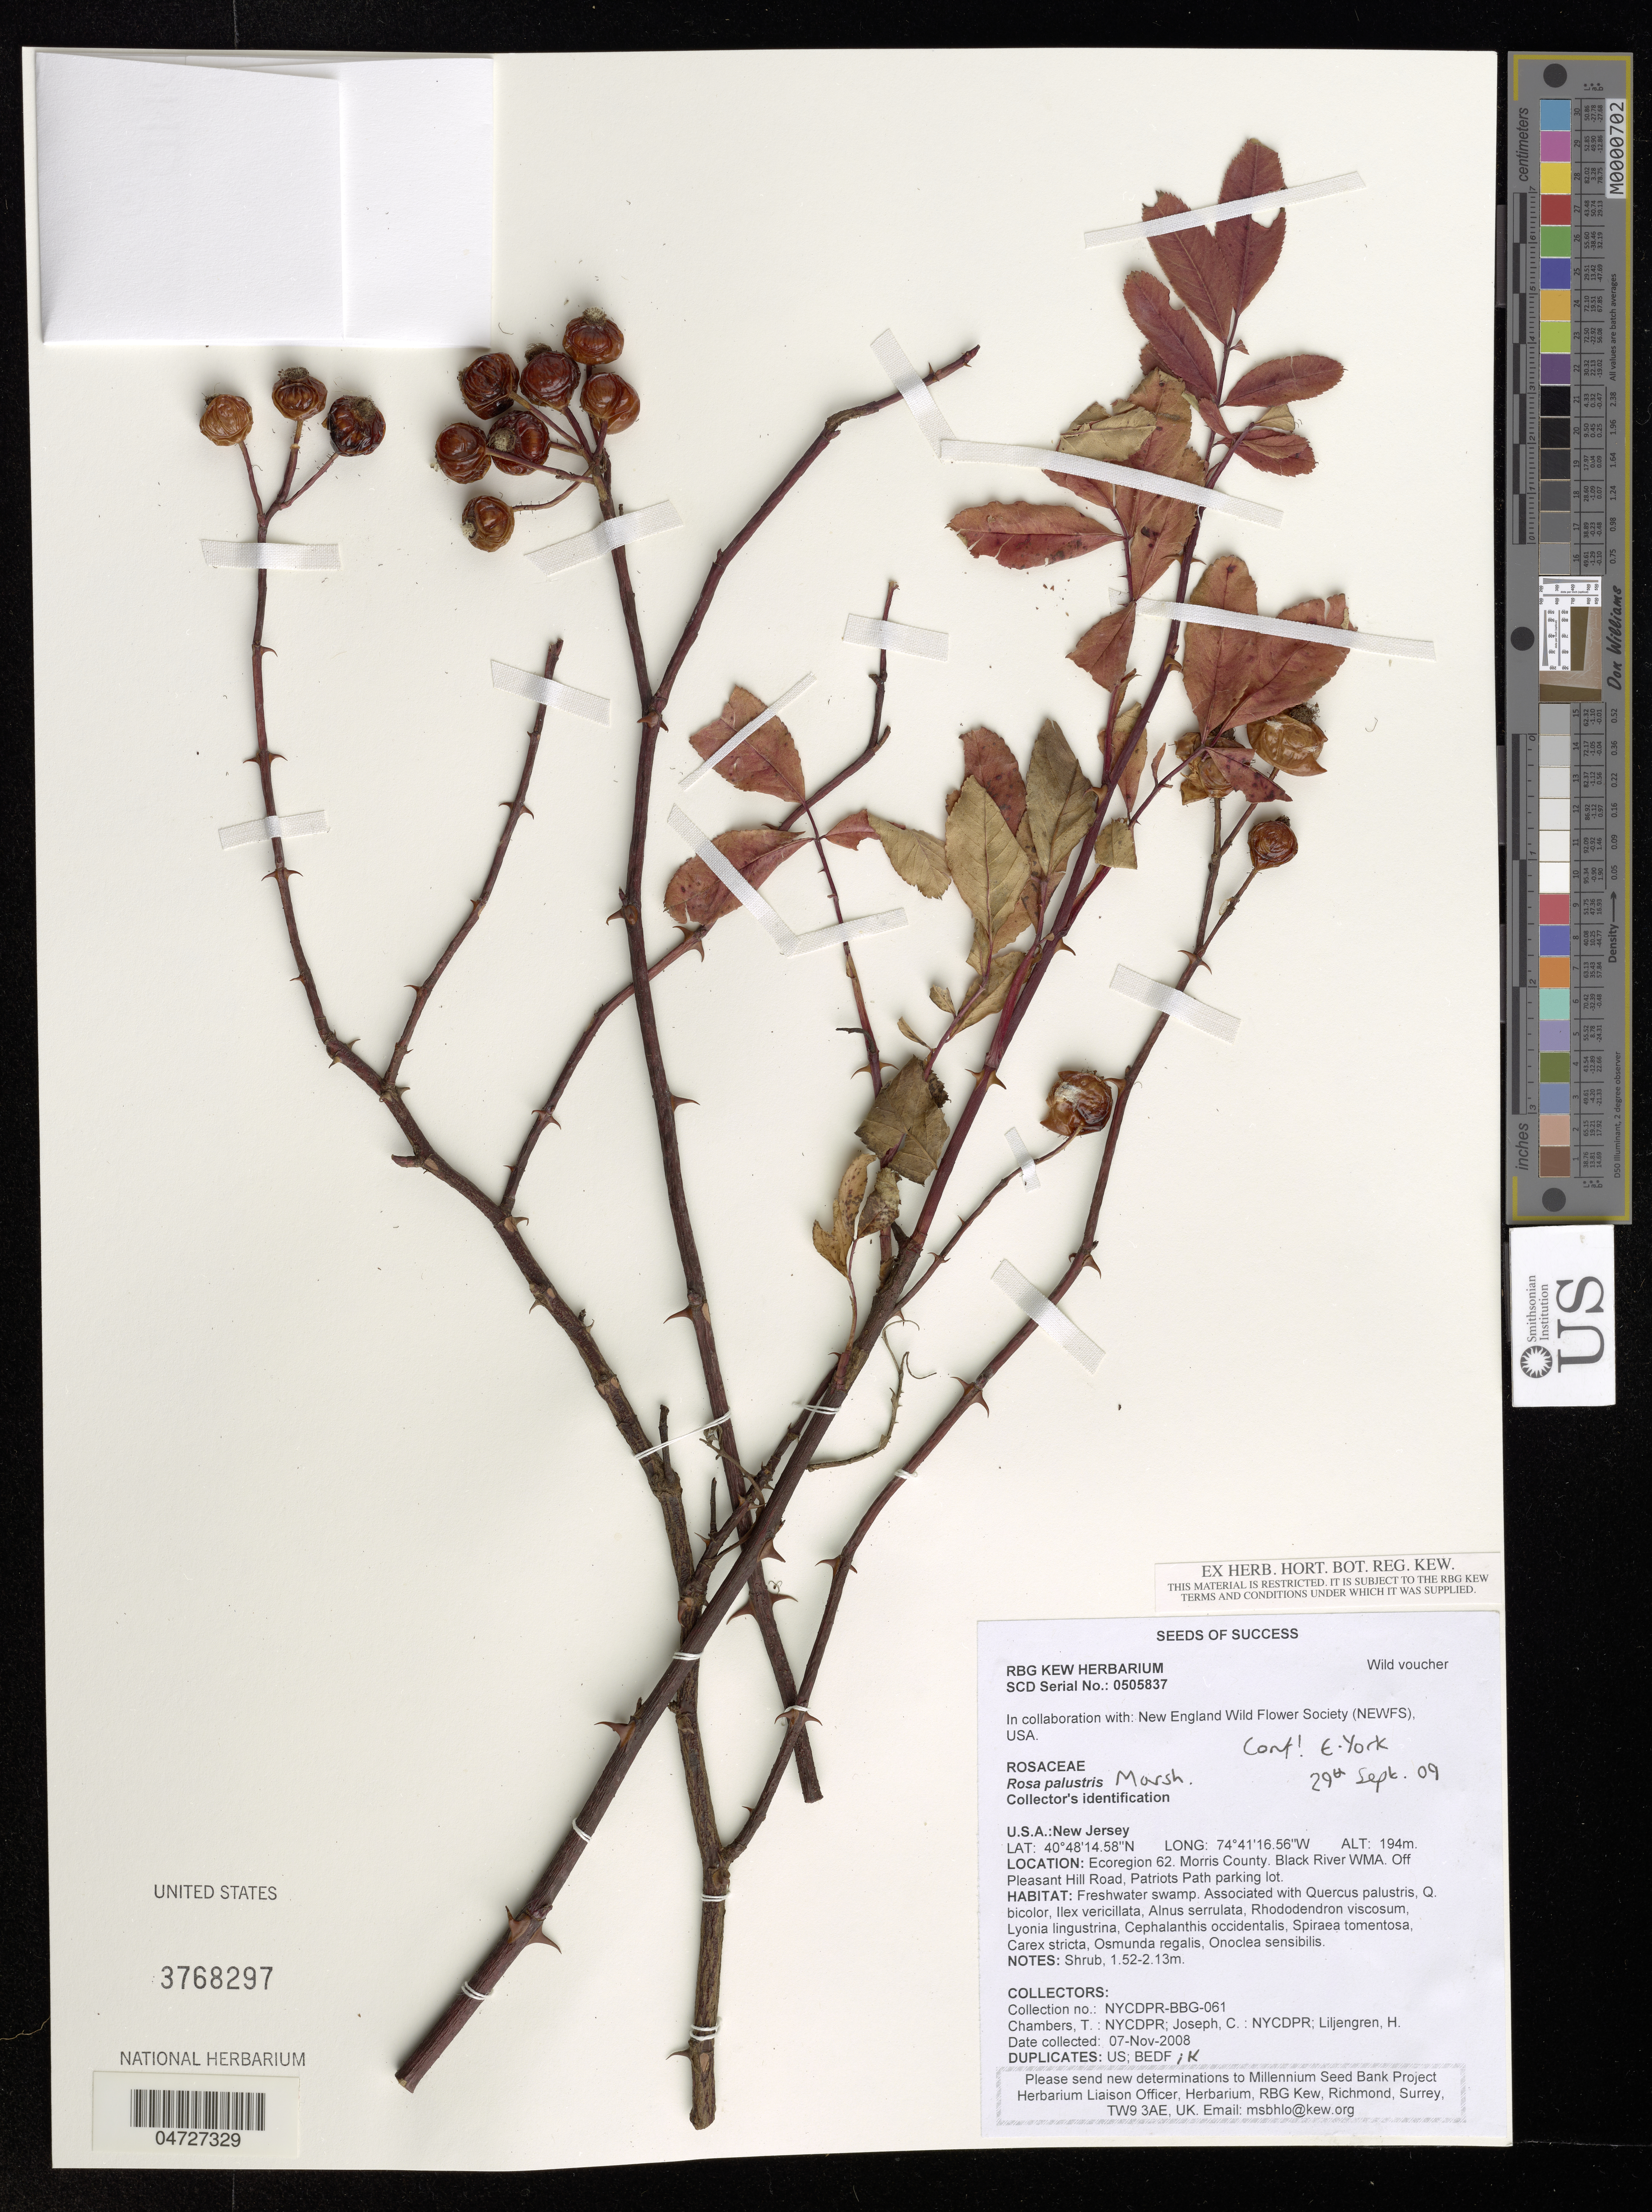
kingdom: Plantae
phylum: Tracheophyta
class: Magnoliopsida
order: Rosales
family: Rosaceae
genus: Rosa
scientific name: Rosa palustris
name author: Marshall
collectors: T. Chambers, C. Joseph & H. Liljengren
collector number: NYCDPR-BBG-061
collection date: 2008-11-07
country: United States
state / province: New Jersey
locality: Ecoregion 62. Morris County. Black River WMA. Off Pleasant Hill Road, Patriots Path parking lot.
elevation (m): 194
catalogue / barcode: US 3768297